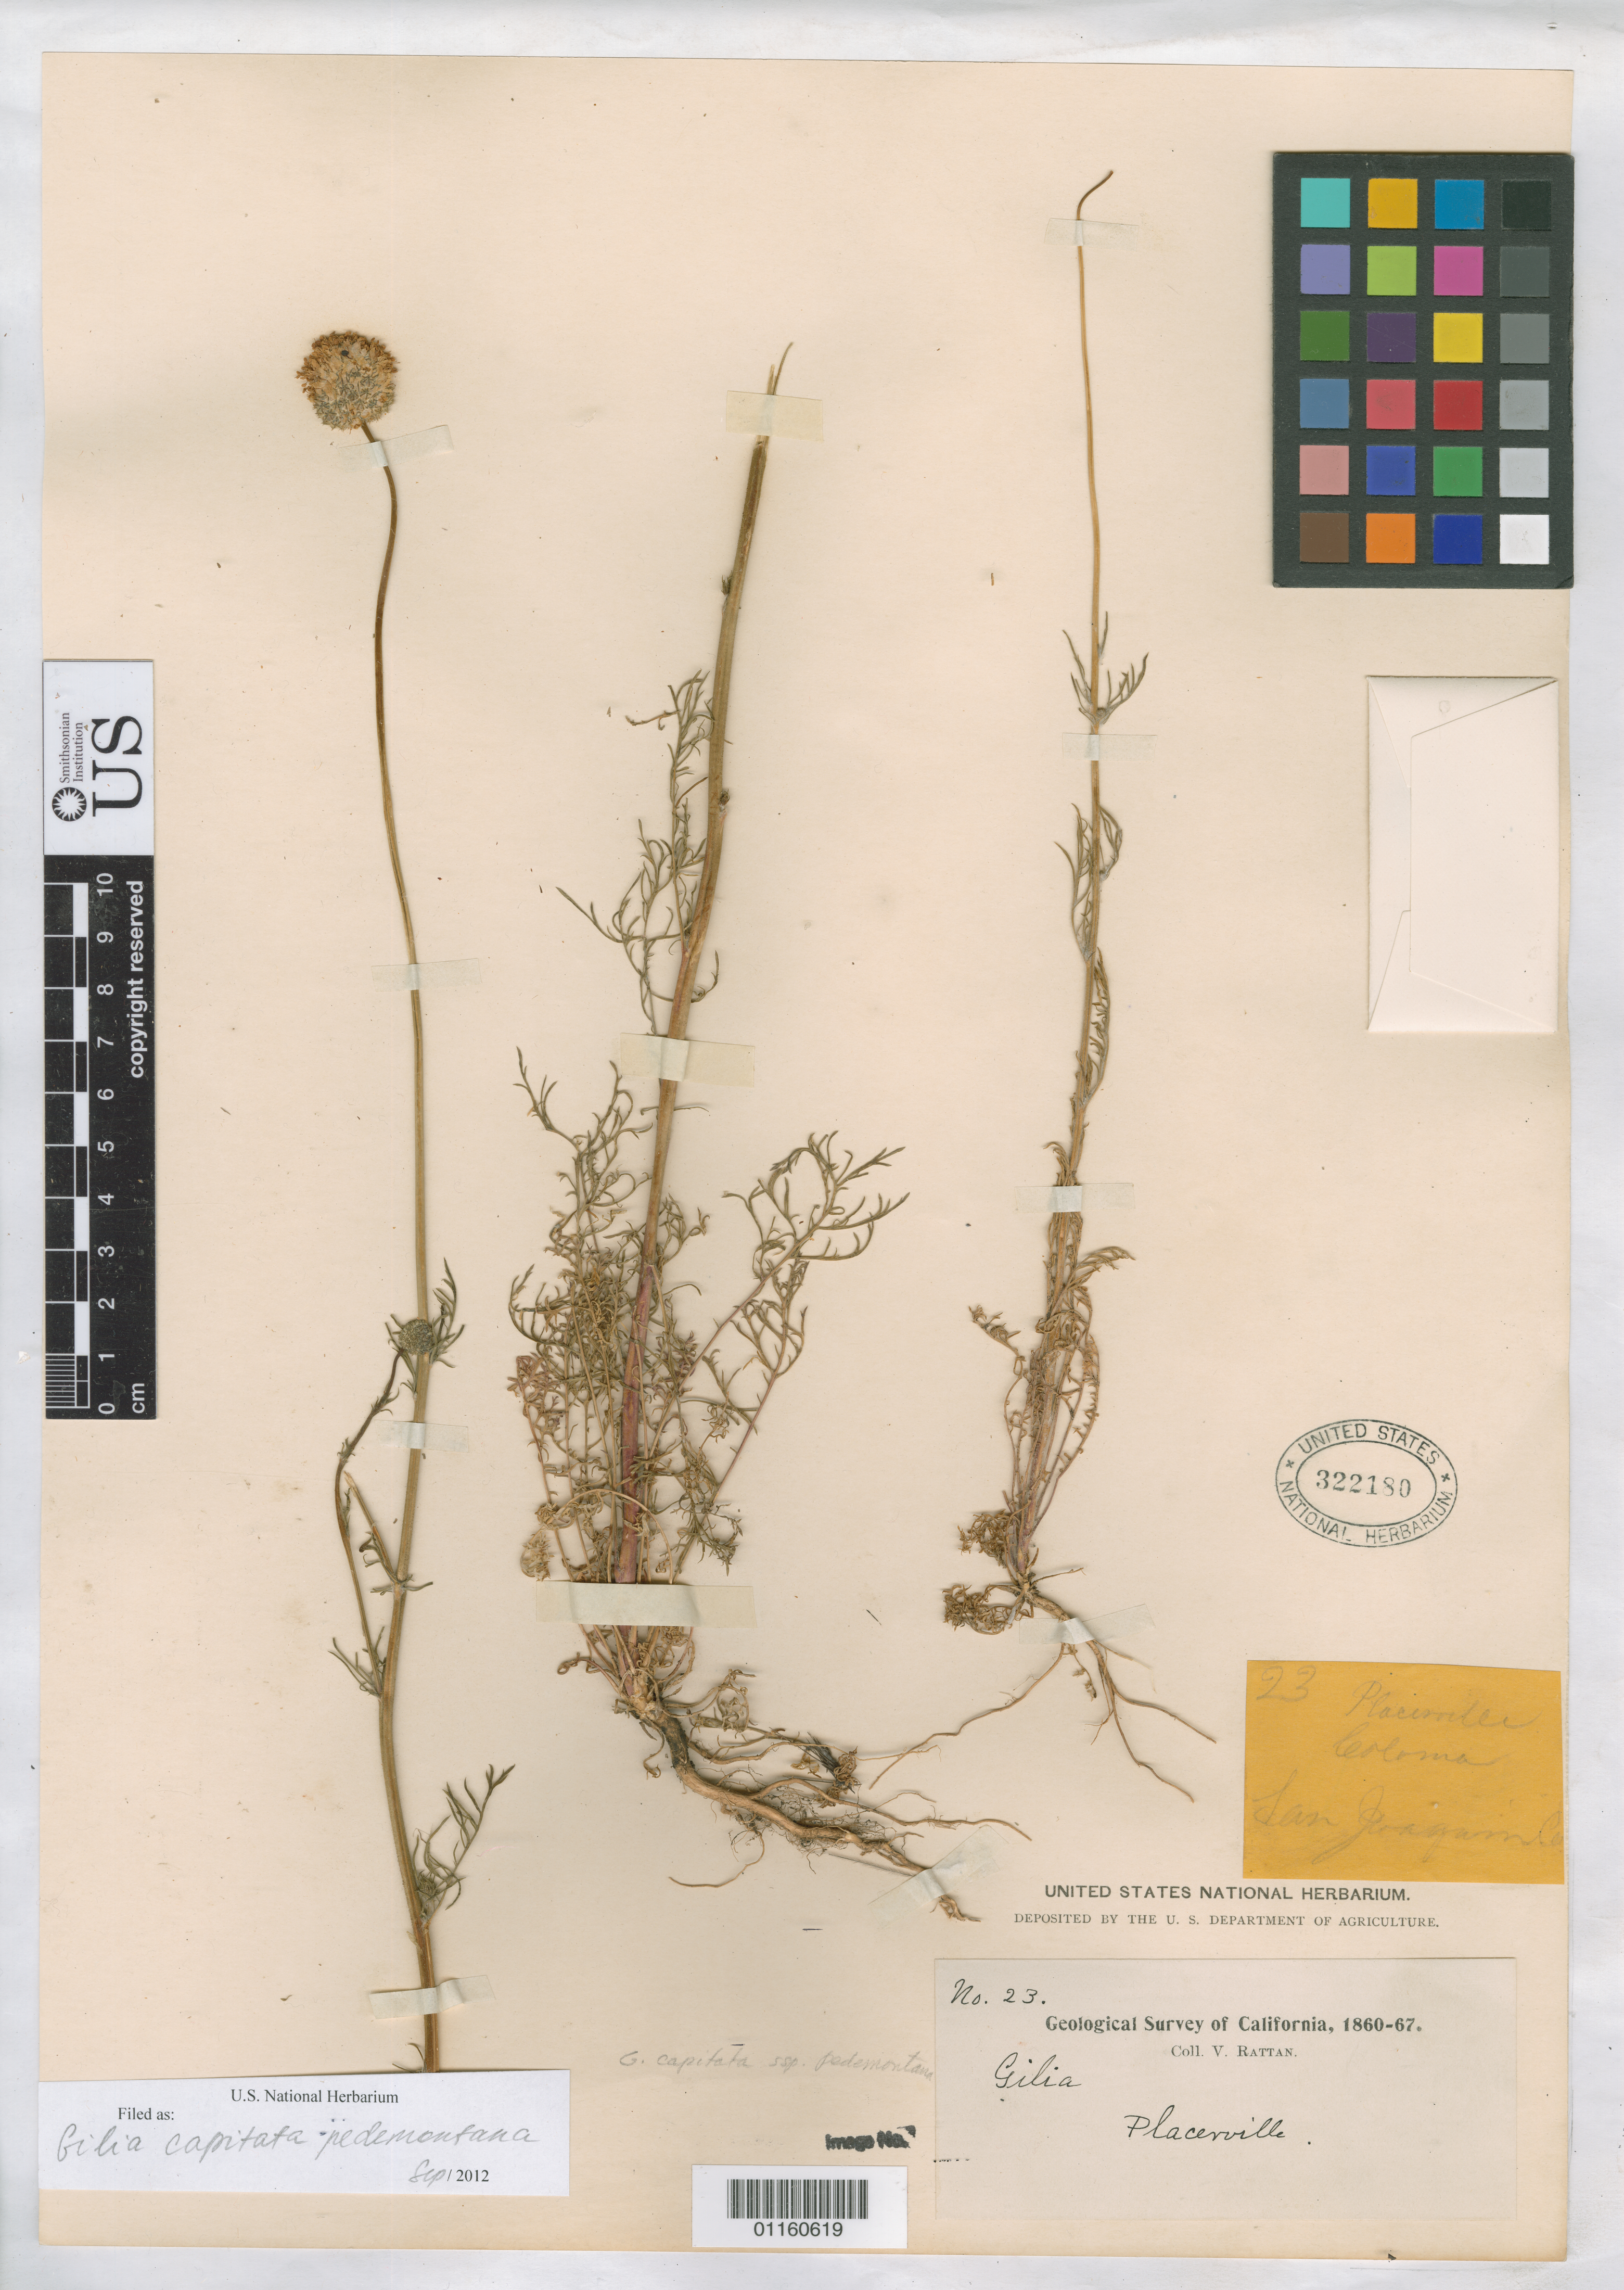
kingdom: Plantae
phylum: Tracheophyta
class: Magnoliopsida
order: Ericales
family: Polemoniaceae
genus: Gilia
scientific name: Gilia capitata subsp. pedemontana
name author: V.E. Grant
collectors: V. Rattan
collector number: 23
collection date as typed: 1860 to -- --- 1867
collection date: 1860/1867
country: United States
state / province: California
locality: Placerville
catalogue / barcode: US 322180